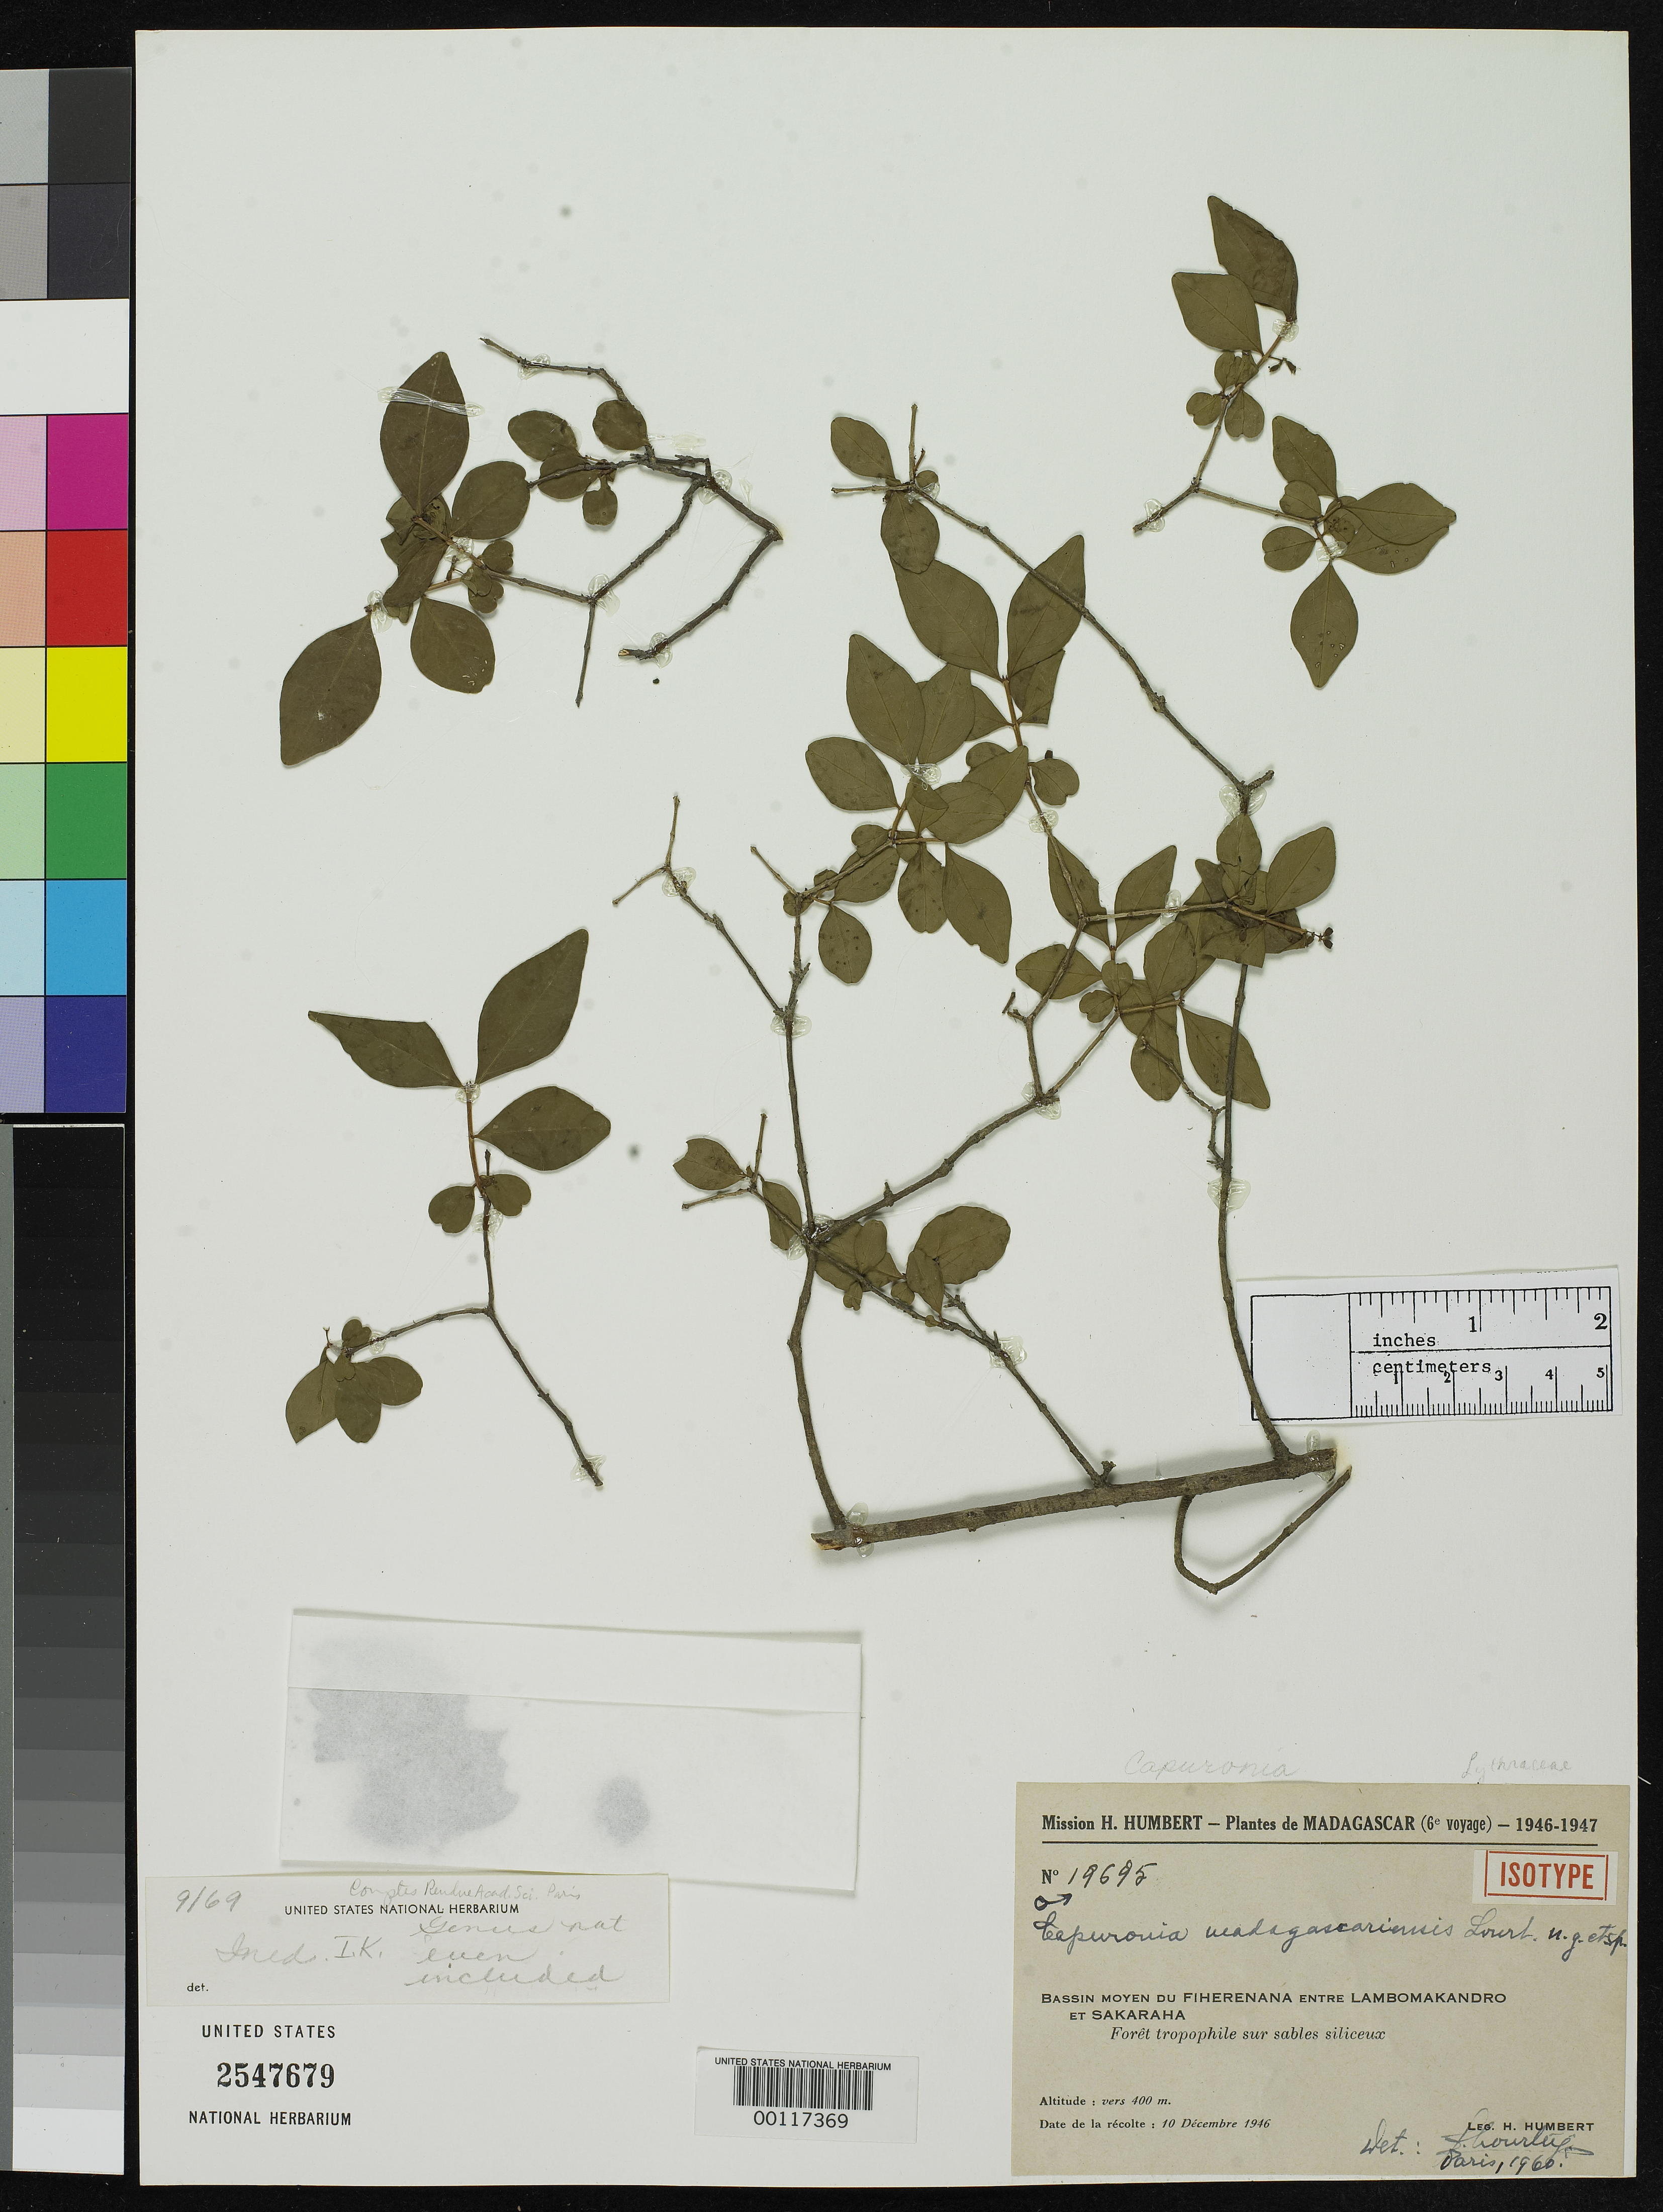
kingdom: Plantae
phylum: Tracheophyta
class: Magnoliopsida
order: Myrtales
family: Lythraceae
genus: Capuronia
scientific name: Capuronia madagascariensis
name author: Lourteig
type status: Isotype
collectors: H. Humbert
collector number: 19695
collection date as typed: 10 Dec 1946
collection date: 1946-12-10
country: Madagascar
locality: Bassin Moyen du Fiherenara, between Lambomakandro and Sakaraha.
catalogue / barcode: US 2547679